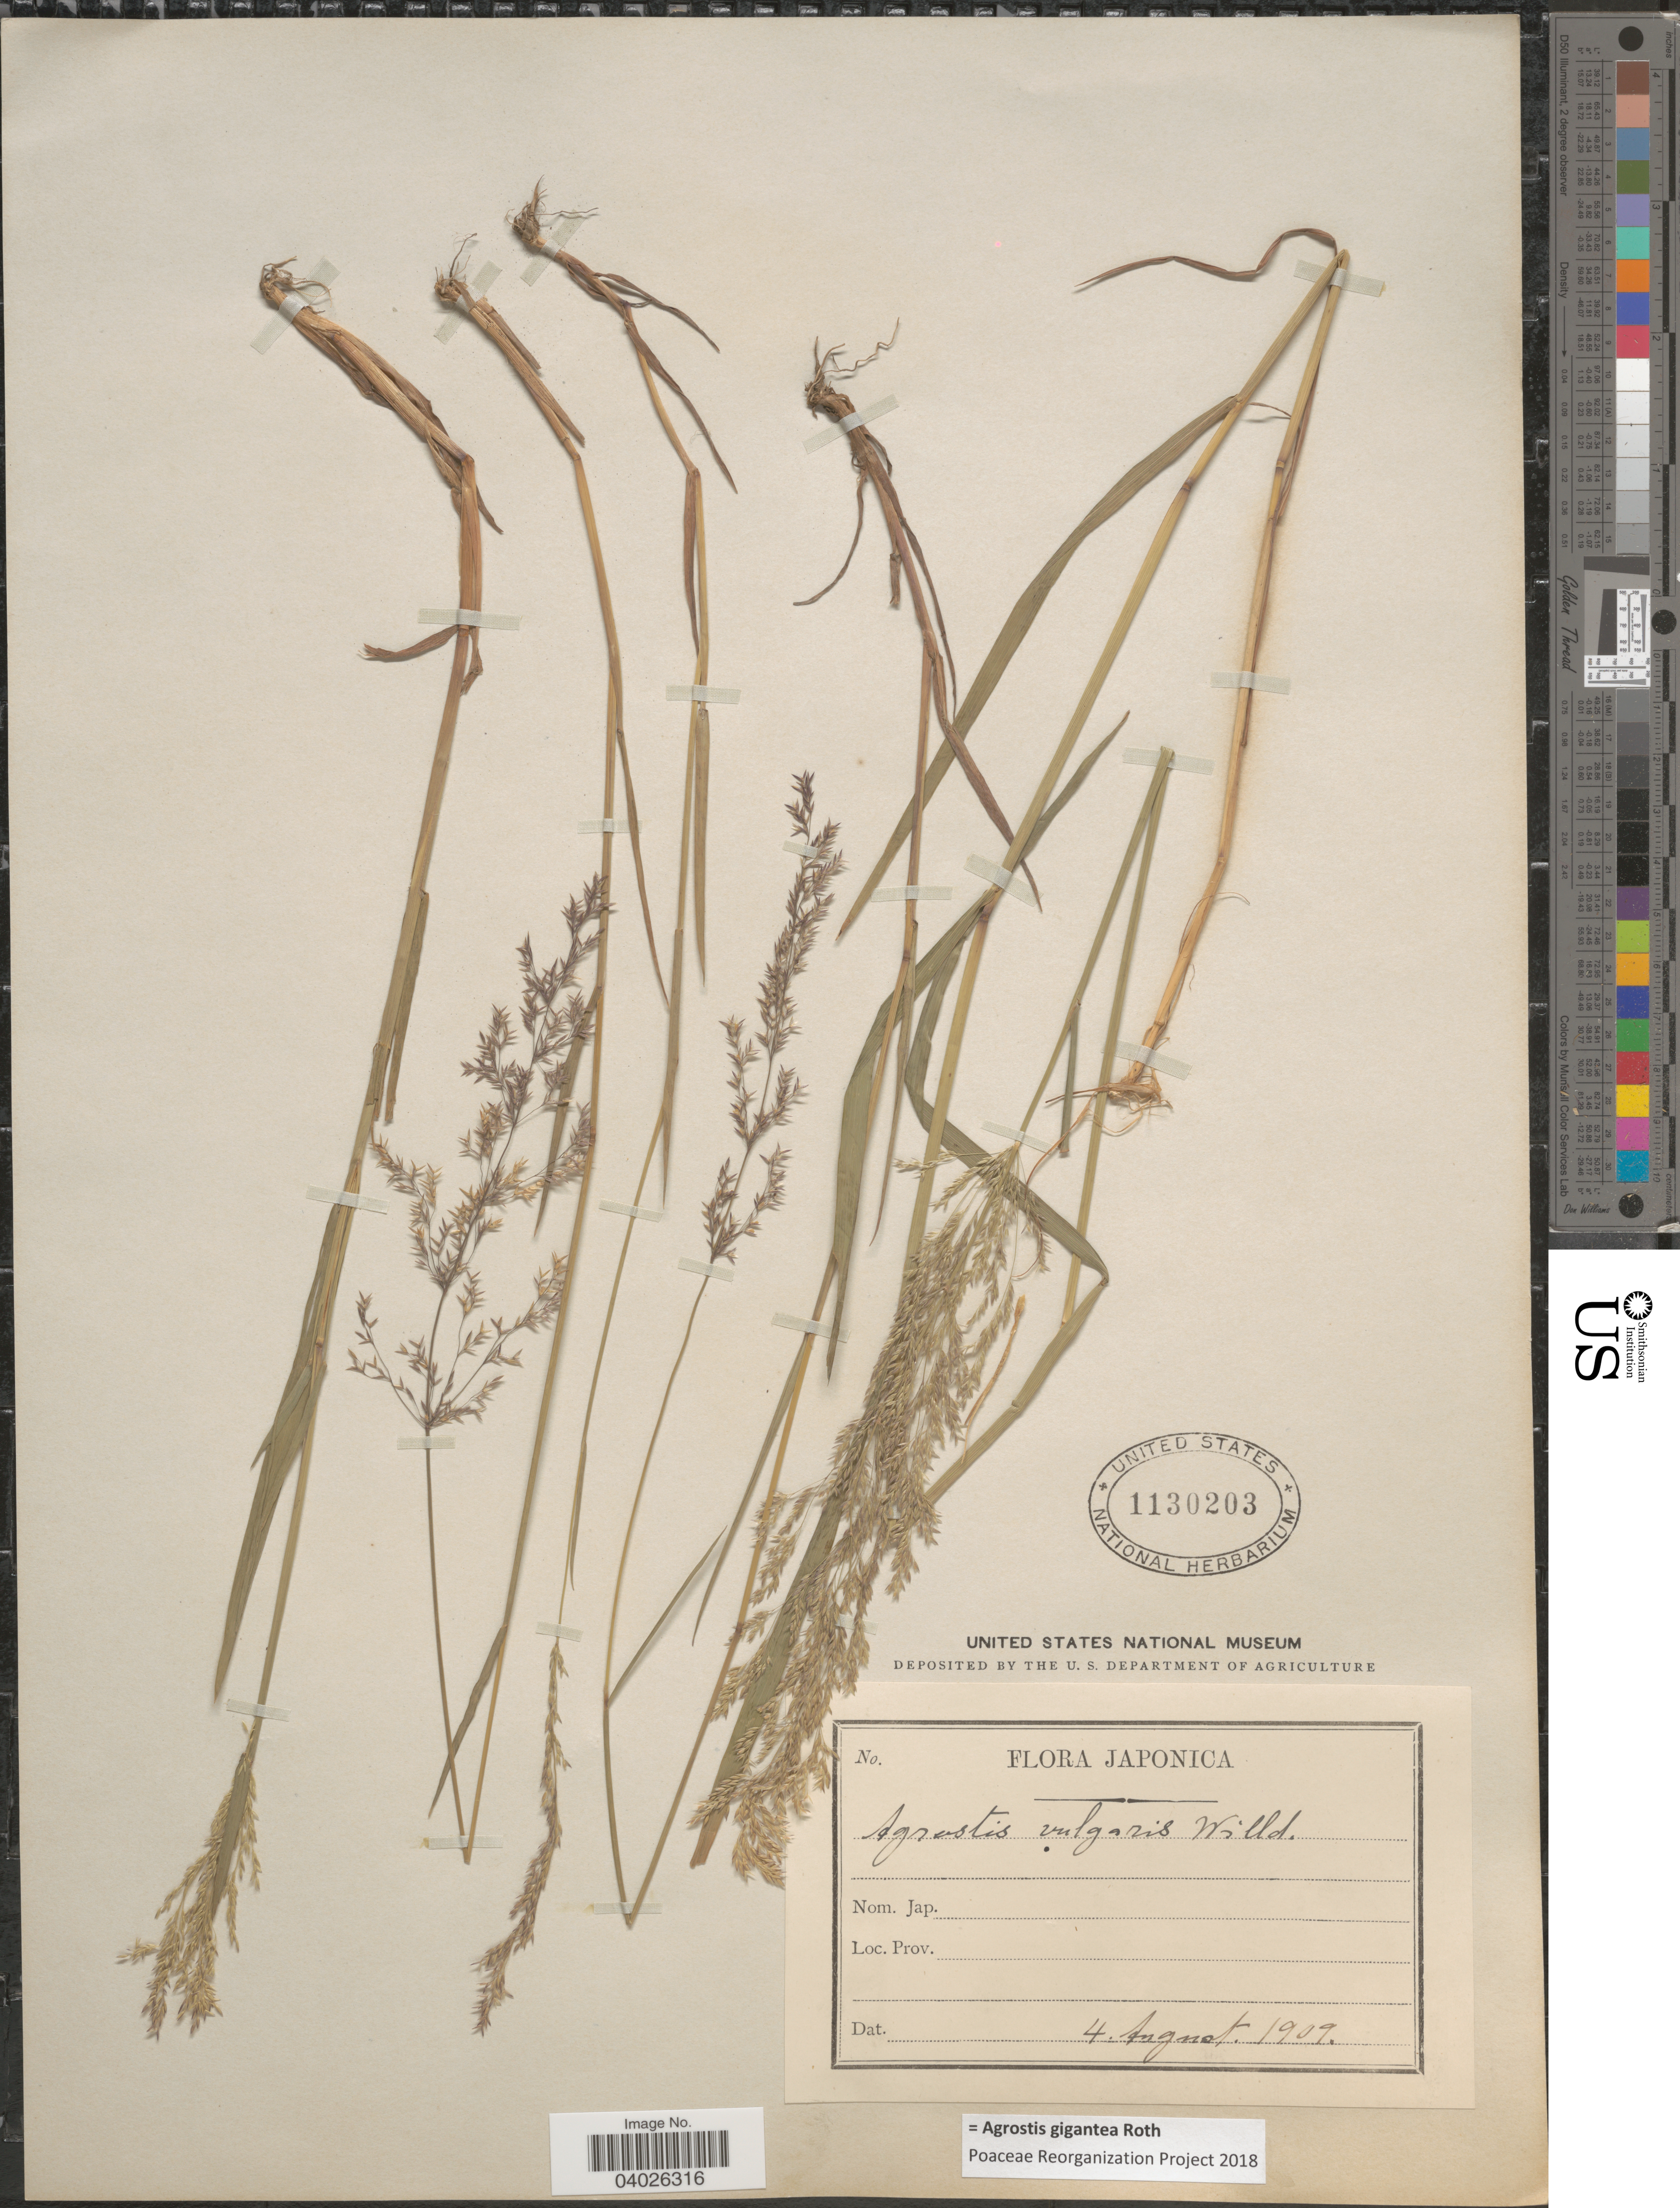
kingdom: Plantae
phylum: Tracheophyta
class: Liliopsida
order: Poales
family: Poaceae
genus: Agrostis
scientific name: Agrostis gigantea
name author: Roth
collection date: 1909-08-04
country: Japan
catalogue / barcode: US 1130203